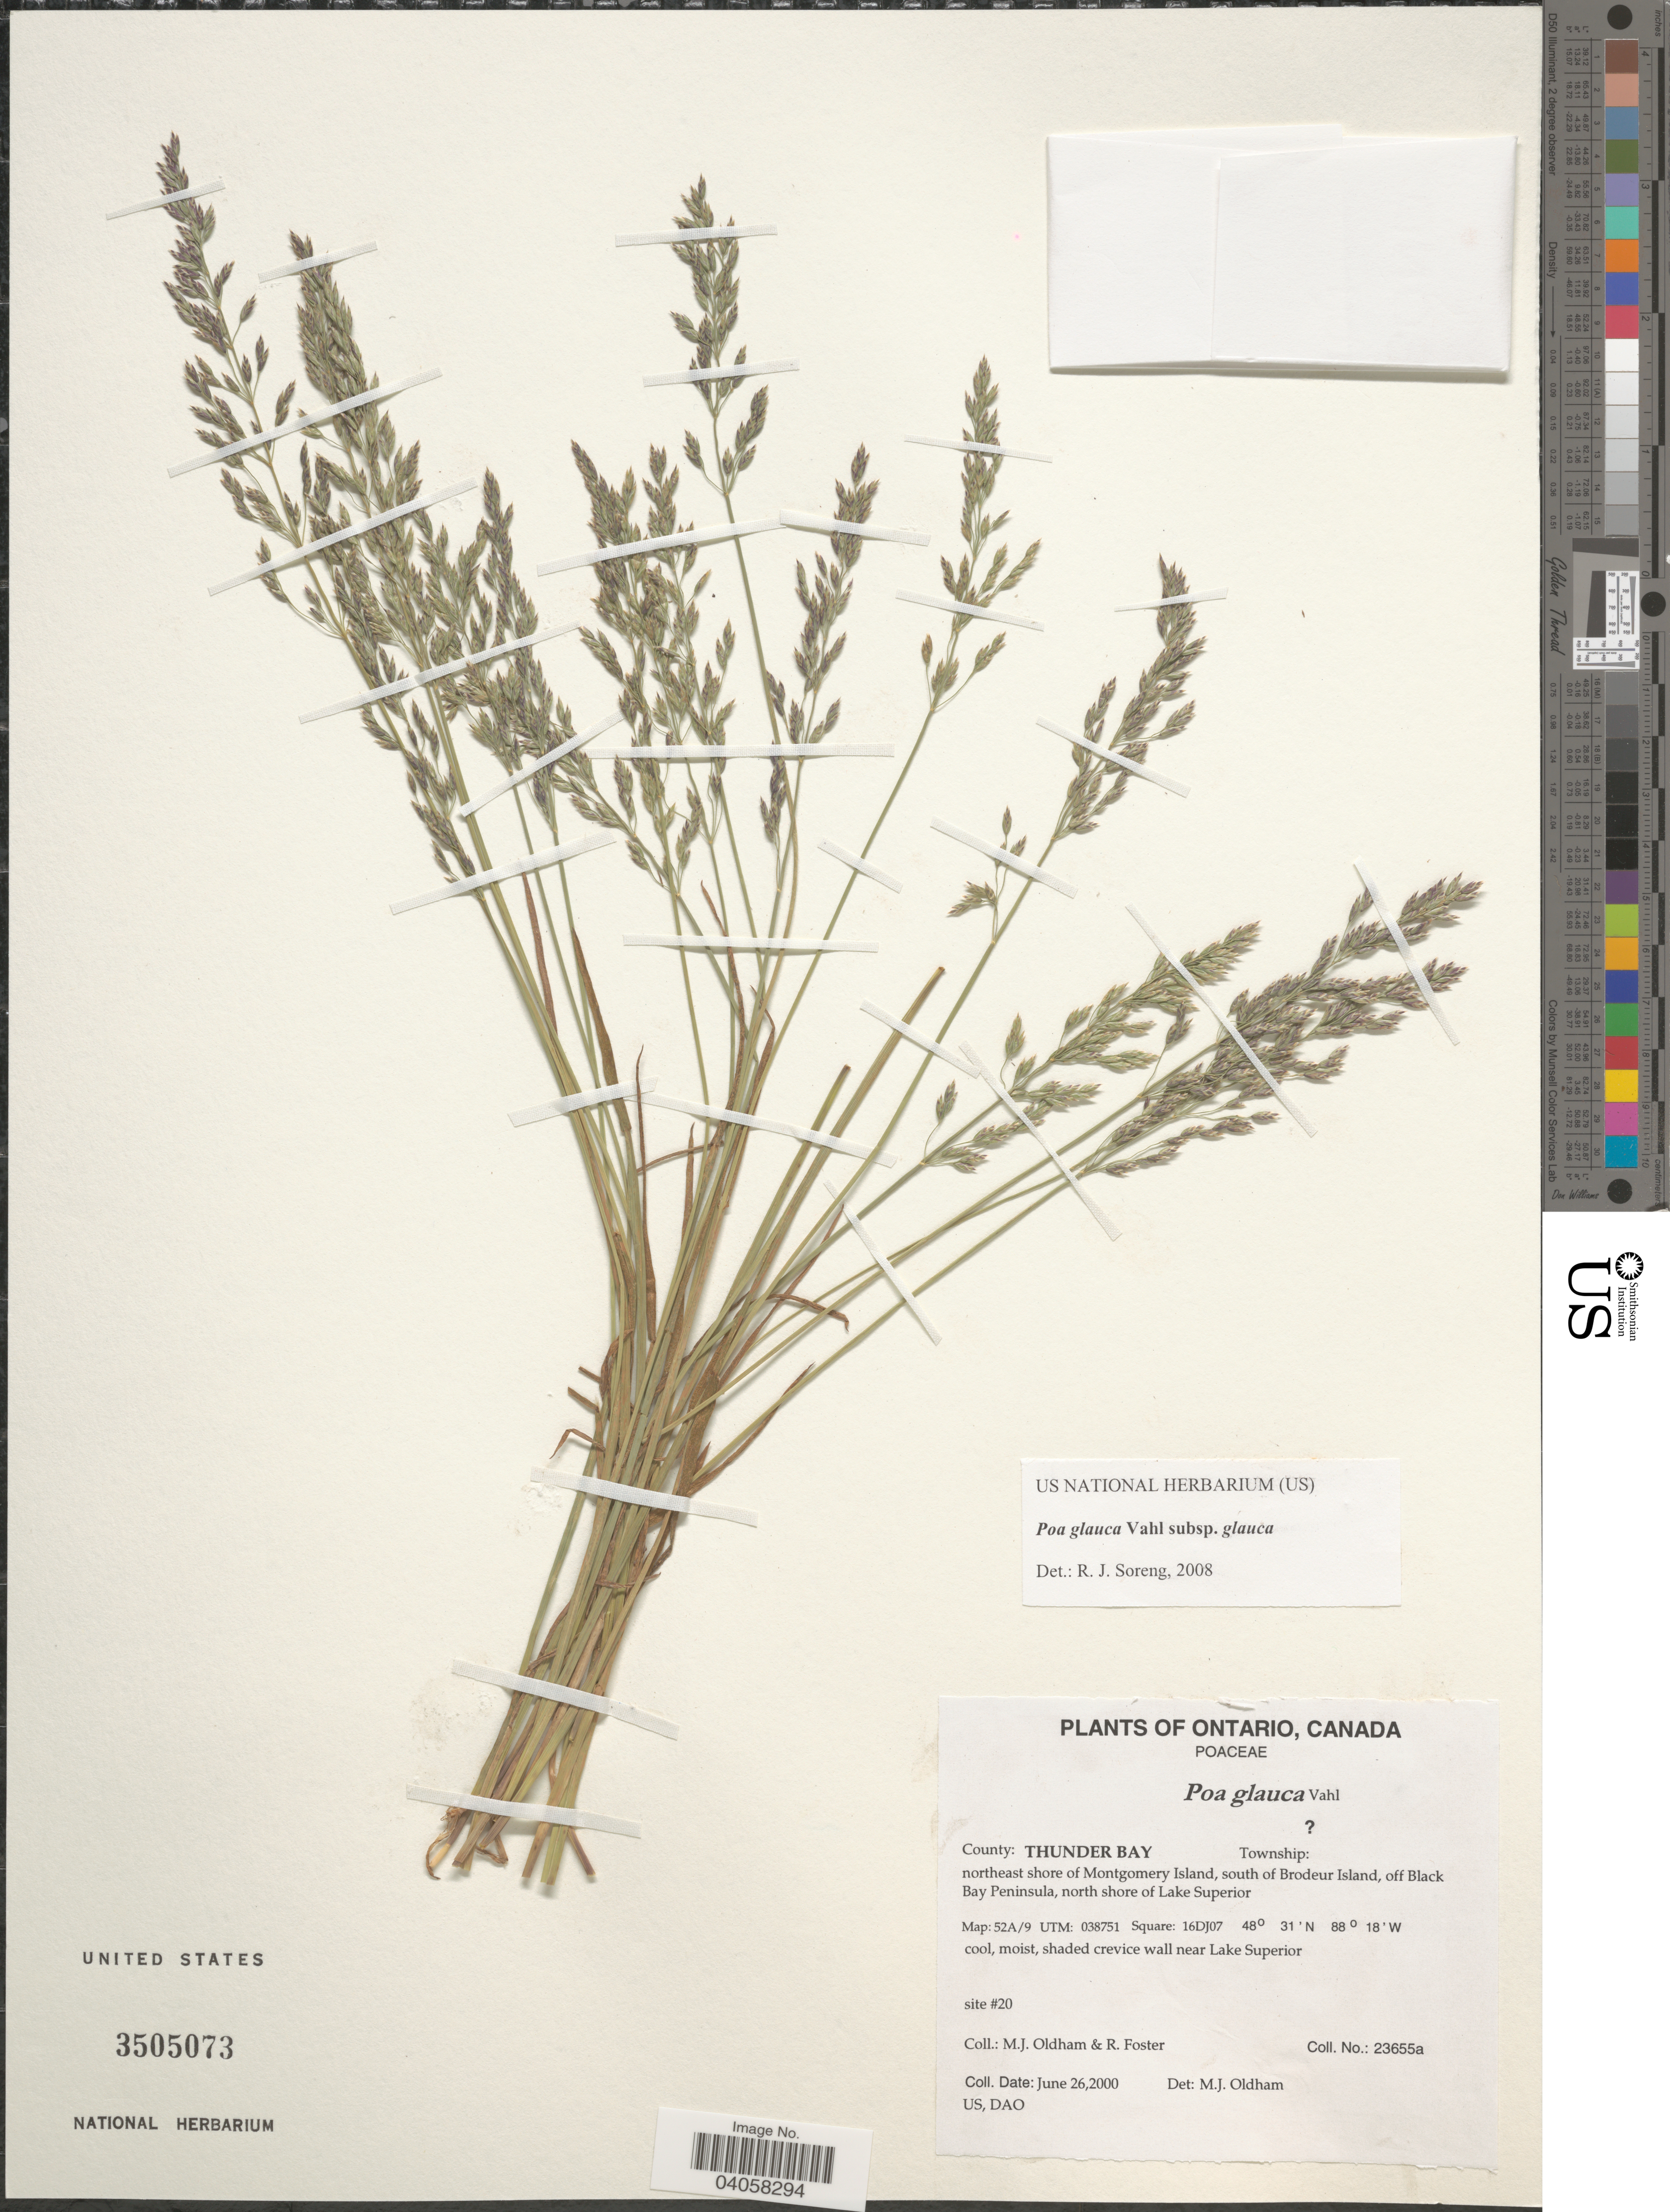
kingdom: Plantae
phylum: Tracheophyta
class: Liliopsida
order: Poales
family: Poaceae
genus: Poa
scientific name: Poa glauca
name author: Vahl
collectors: M. Oldham & R. Foster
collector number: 23655a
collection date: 2000-06-26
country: Canada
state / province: Ontario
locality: County: Thunder Bay. Northeast shore of Montgomery Island, south of Brodeur Island, off Black Bay Peninsula, north shore of Lake Superior. Map: 52A/9. UTM: 038751. Square: 16DJ07. Near Lake Superior. Site #20.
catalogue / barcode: US 3505073